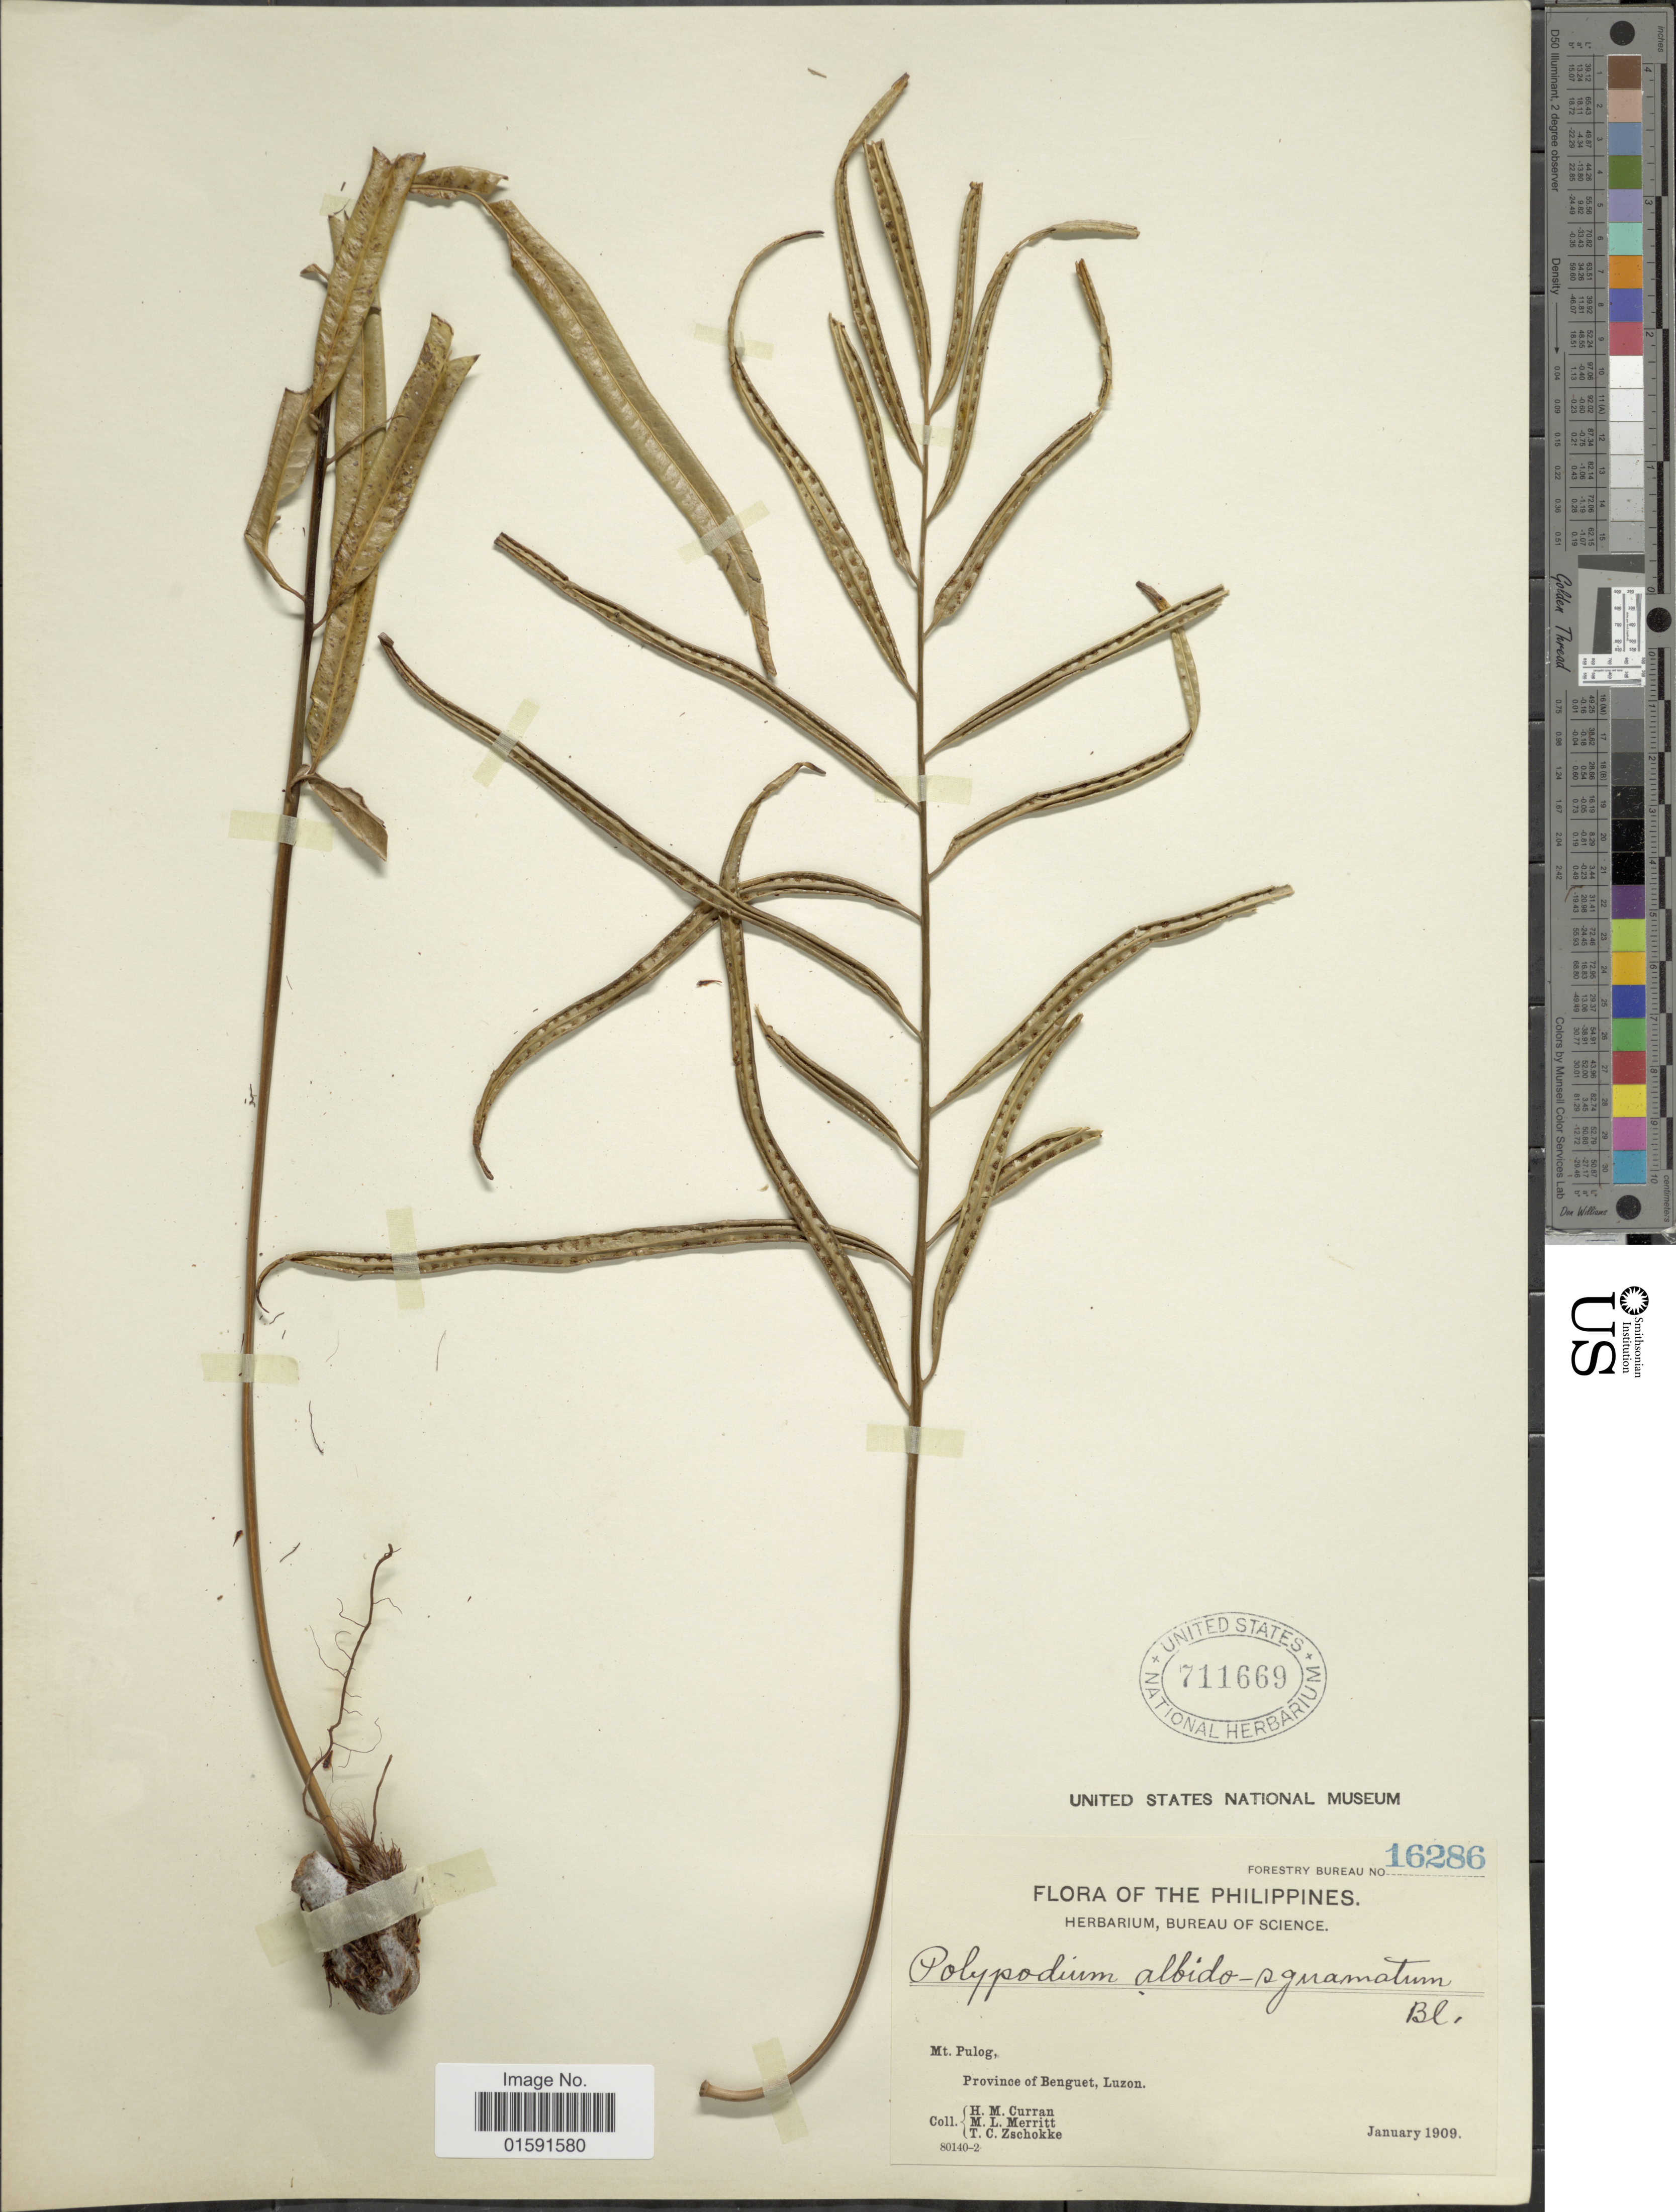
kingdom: Plantae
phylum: Tracheophyta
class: Polypodiopsida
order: Polypodiales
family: Polypodiaceae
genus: Selliguea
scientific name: Selliguea albidosquamata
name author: (Blume) Parris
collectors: H. M. Curran, M. L. Merritt & T. C. Zschokke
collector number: Forestry Bureau 16286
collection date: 1909-01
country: Philippines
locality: Mt. Pulog, Province of Benguet, Luzon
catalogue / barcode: US 711669